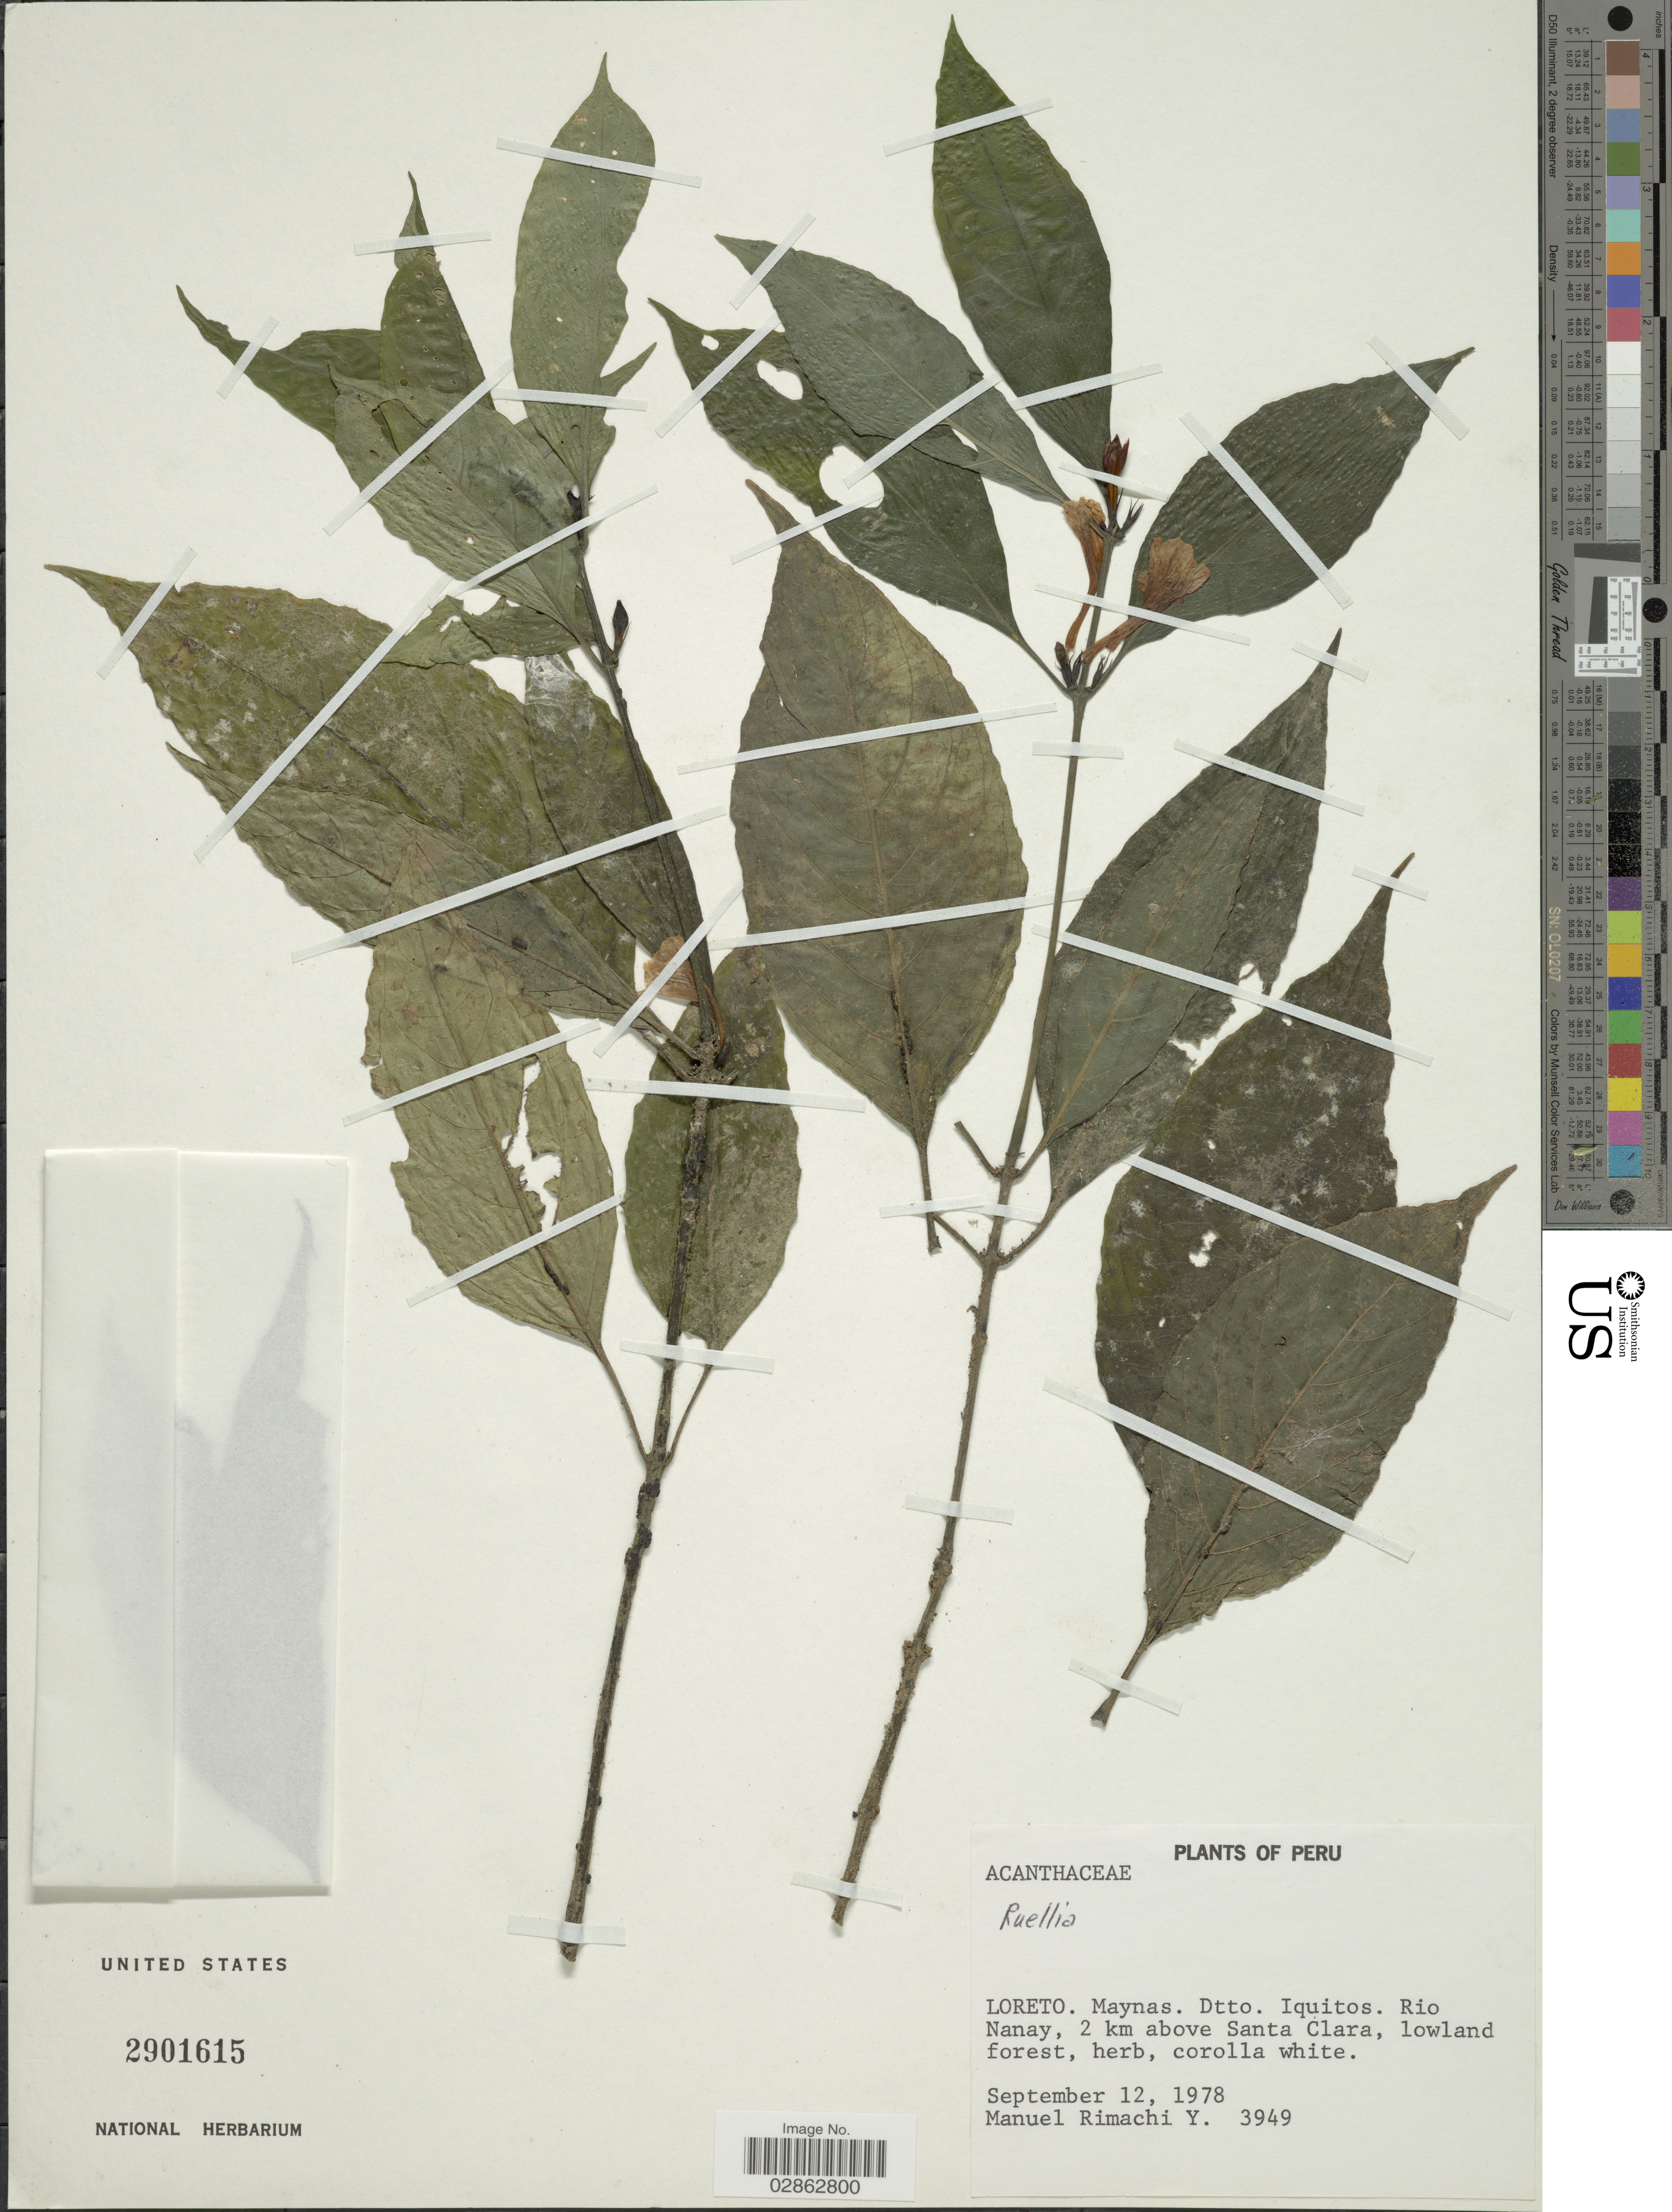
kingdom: Plantae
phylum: Tracheophyta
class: Magnoliopsida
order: Lamiales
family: Acanthaceae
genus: Ruellia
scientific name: Ruellia sp.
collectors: M. Rimachi Y.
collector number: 3949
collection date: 1978-09-12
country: Peru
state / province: Loreto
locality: Aynas. Dtto. Iquitos. Rio Nanay, 2 km above Santa Clara.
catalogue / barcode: US 2901615